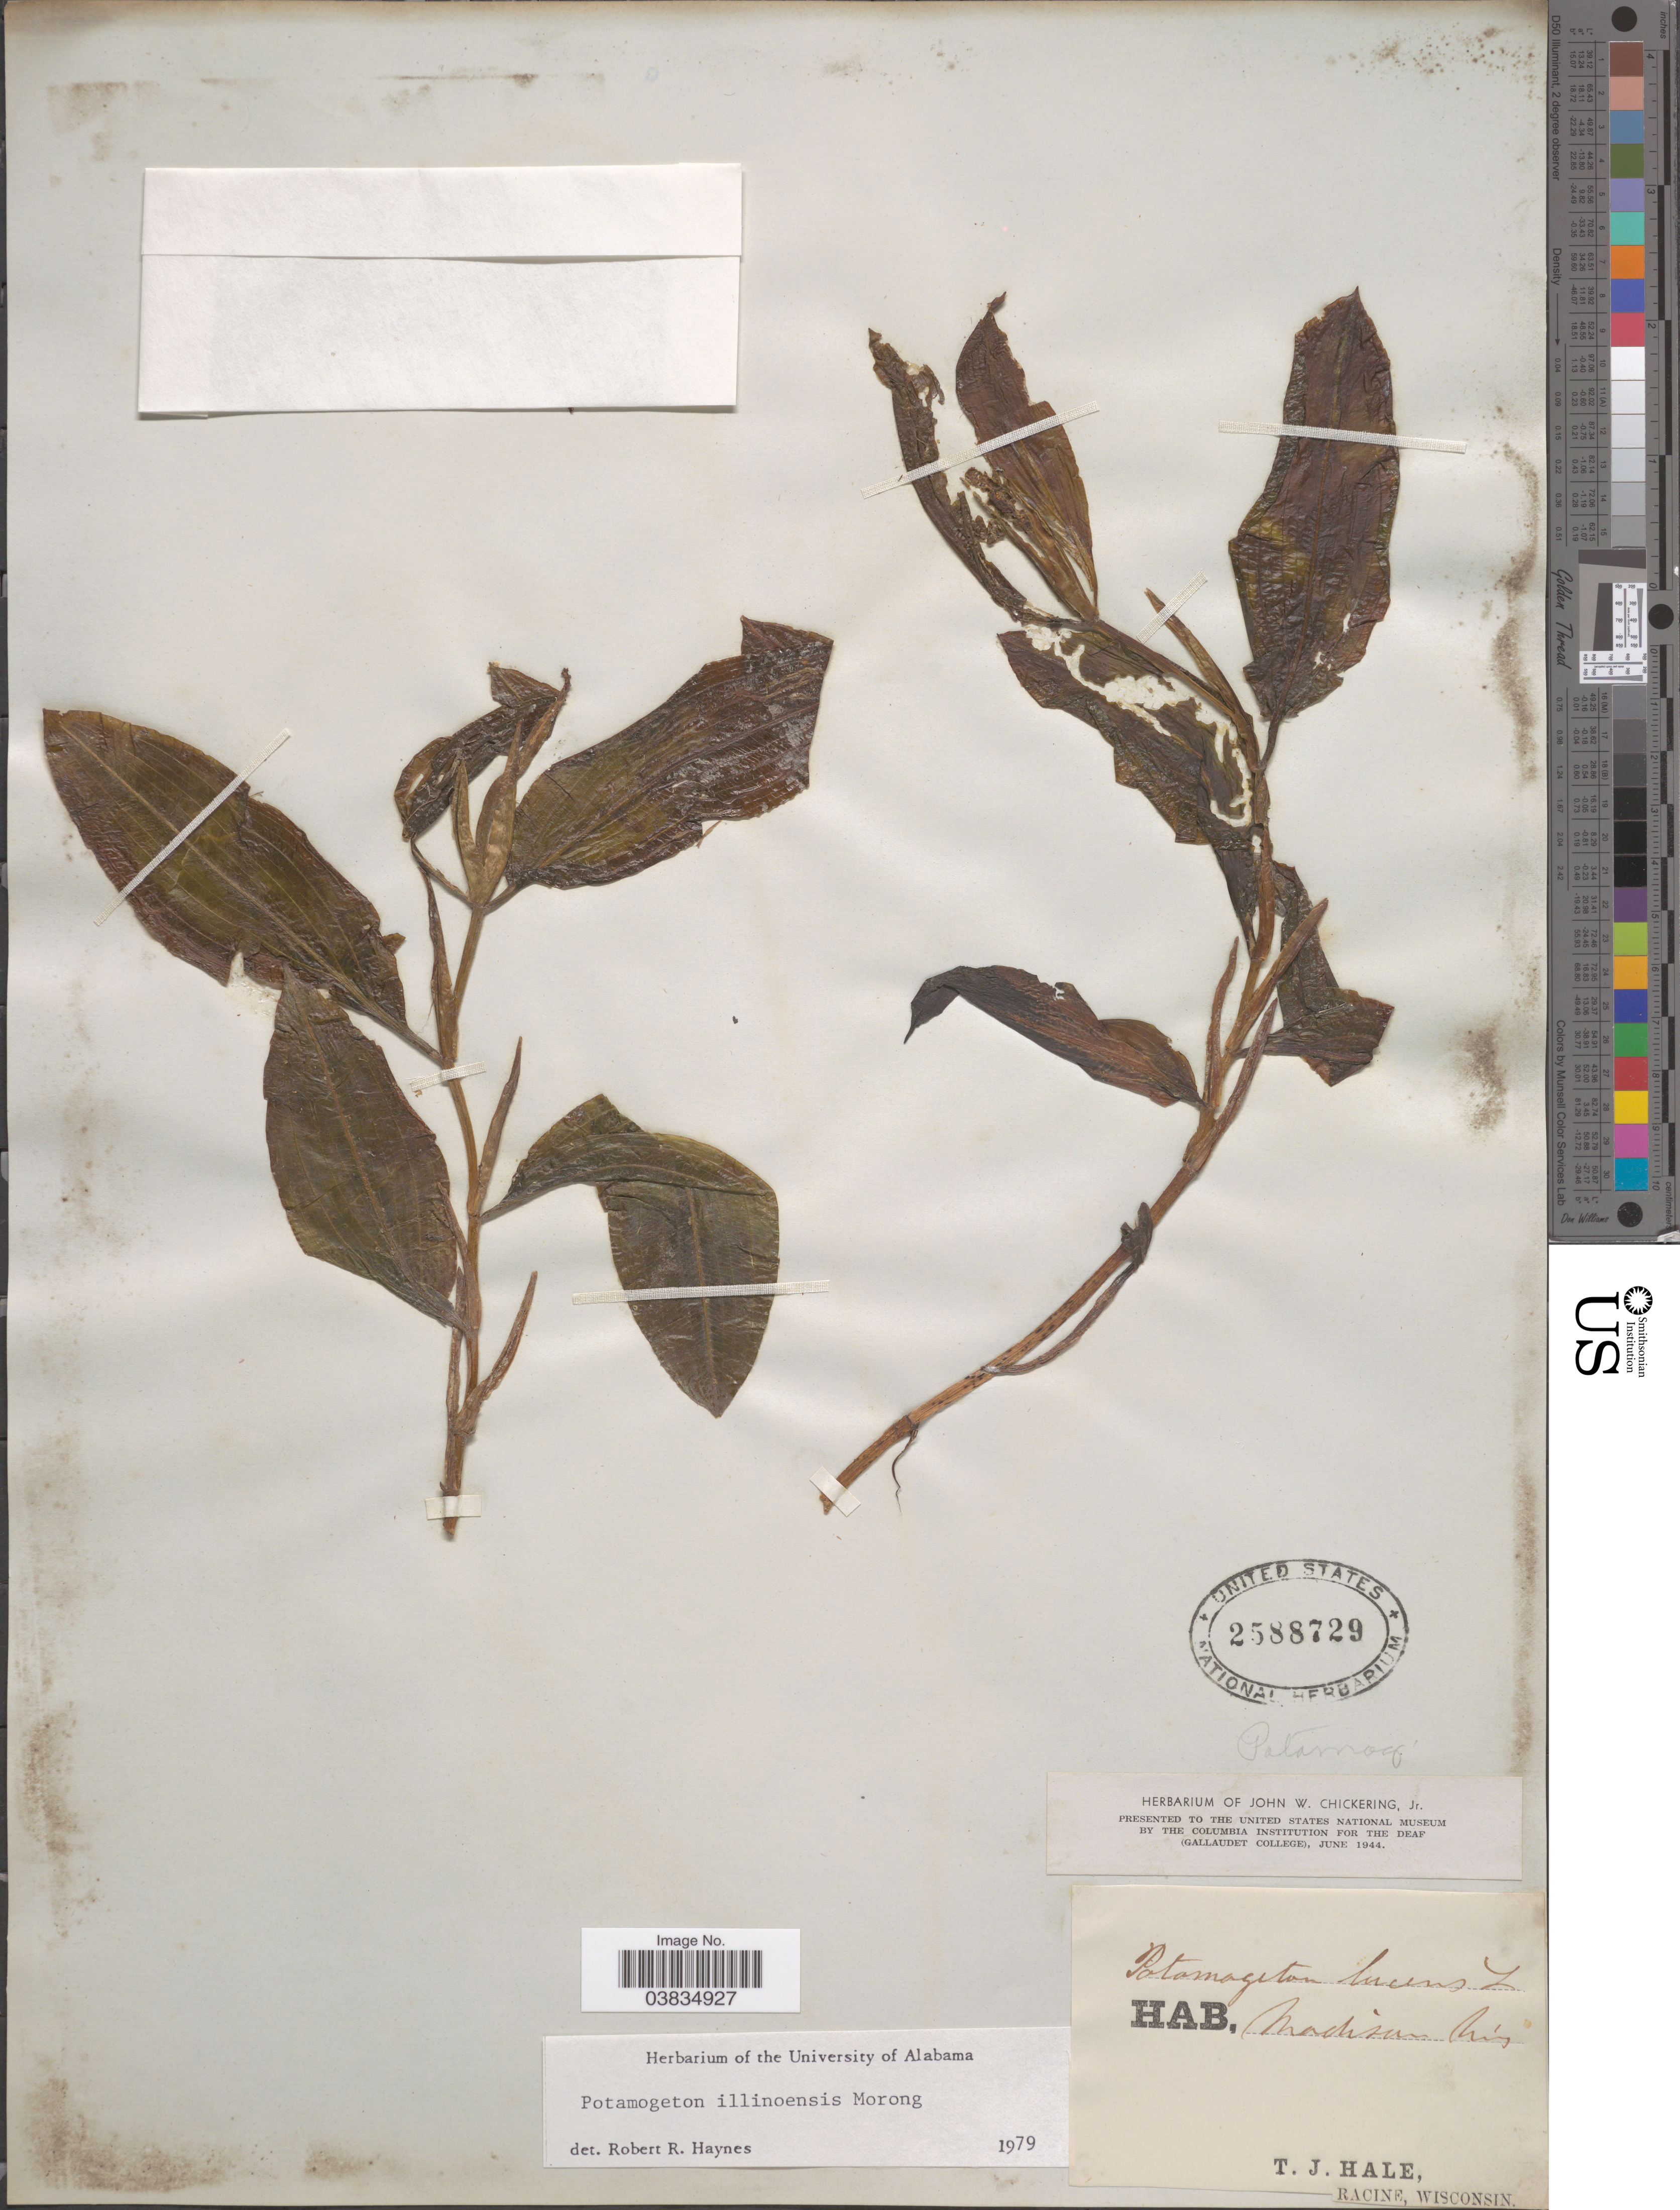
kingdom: Plantae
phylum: Tracheophyta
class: Liliopsida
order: Alismatales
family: Potamogetonaceae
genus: Potamogeton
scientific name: Potamogeton illinoensis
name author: Morong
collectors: T. Hale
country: United States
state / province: Wisconsin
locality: Madison.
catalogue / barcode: US 2588729